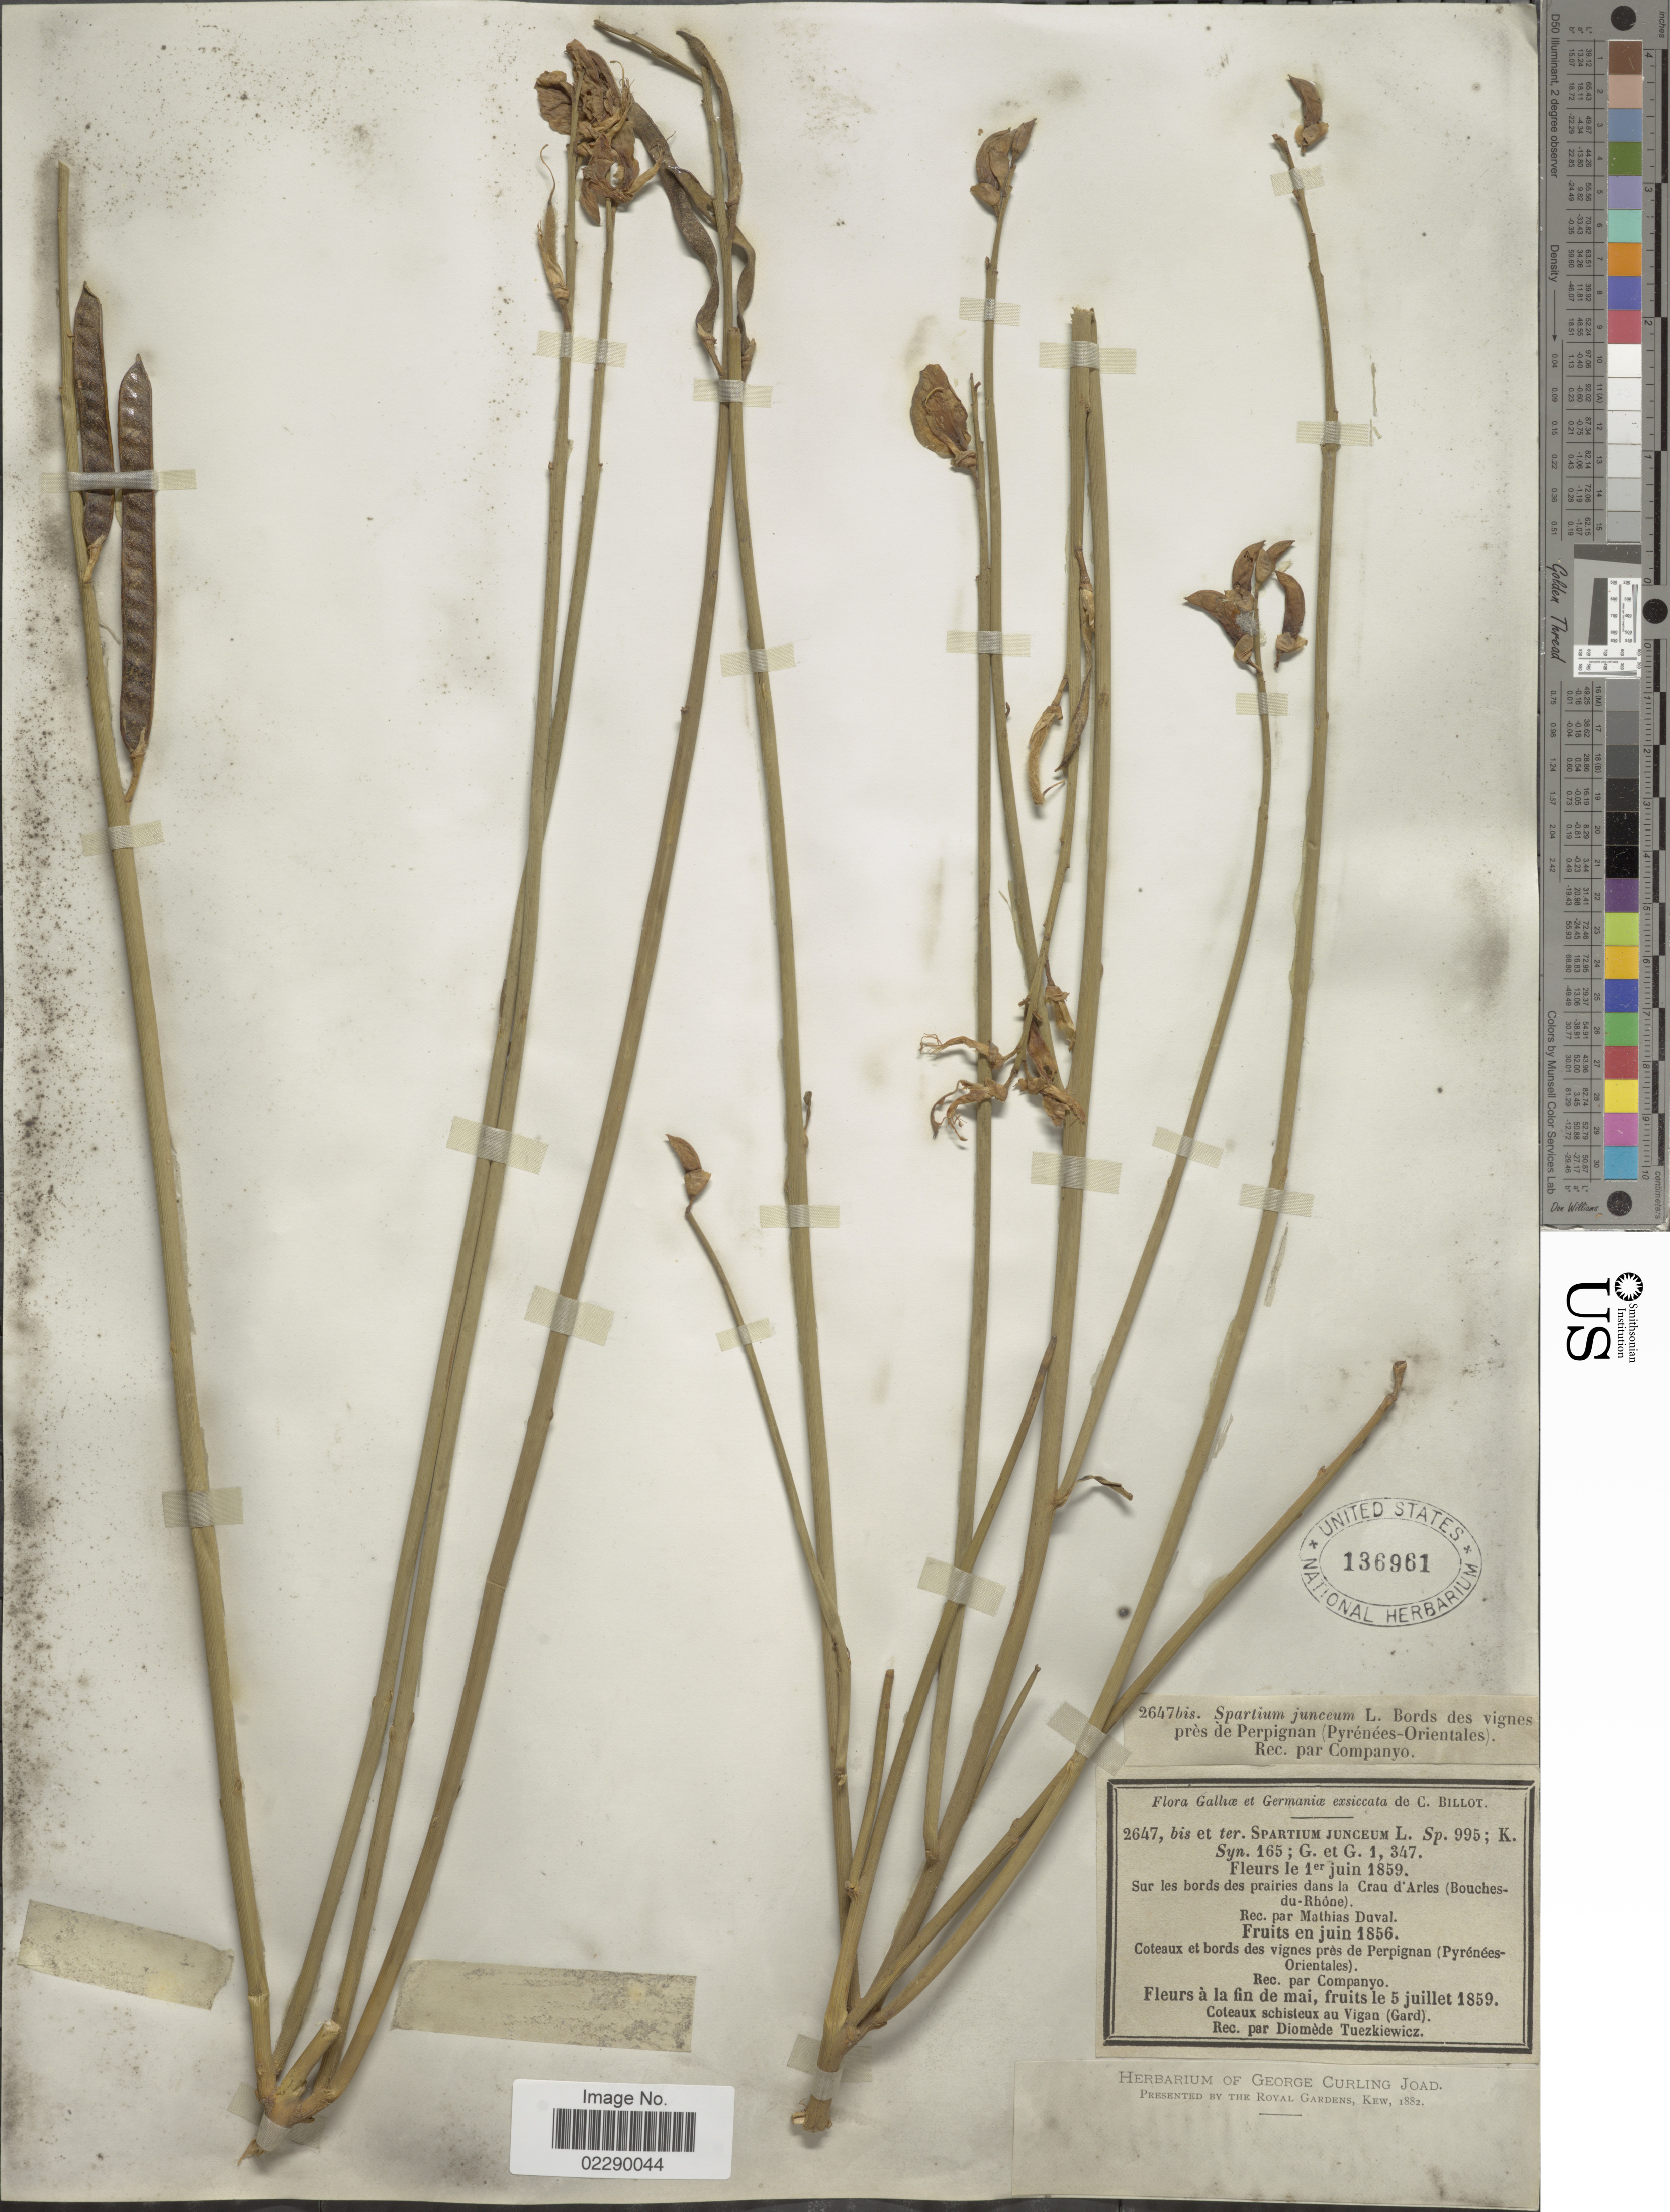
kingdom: Plantae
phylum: Tracheophyta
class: Magnoliopsida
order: Fabales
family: Fabaceae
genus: Spartium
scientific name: Spartium junceum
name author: L.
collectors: C. Billot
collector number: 2647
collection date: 1859-07-05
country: France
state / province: Provence-Alpes-Côte d'Azur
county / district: Bouches-du-Rhône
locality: Sur les bords des prairies dans la Crau d'Arles (Bouches-du-Rhône). Coteaux et bords des vignes près de Perpignan (Pyrénées-Orientales)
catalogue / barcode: US 136961